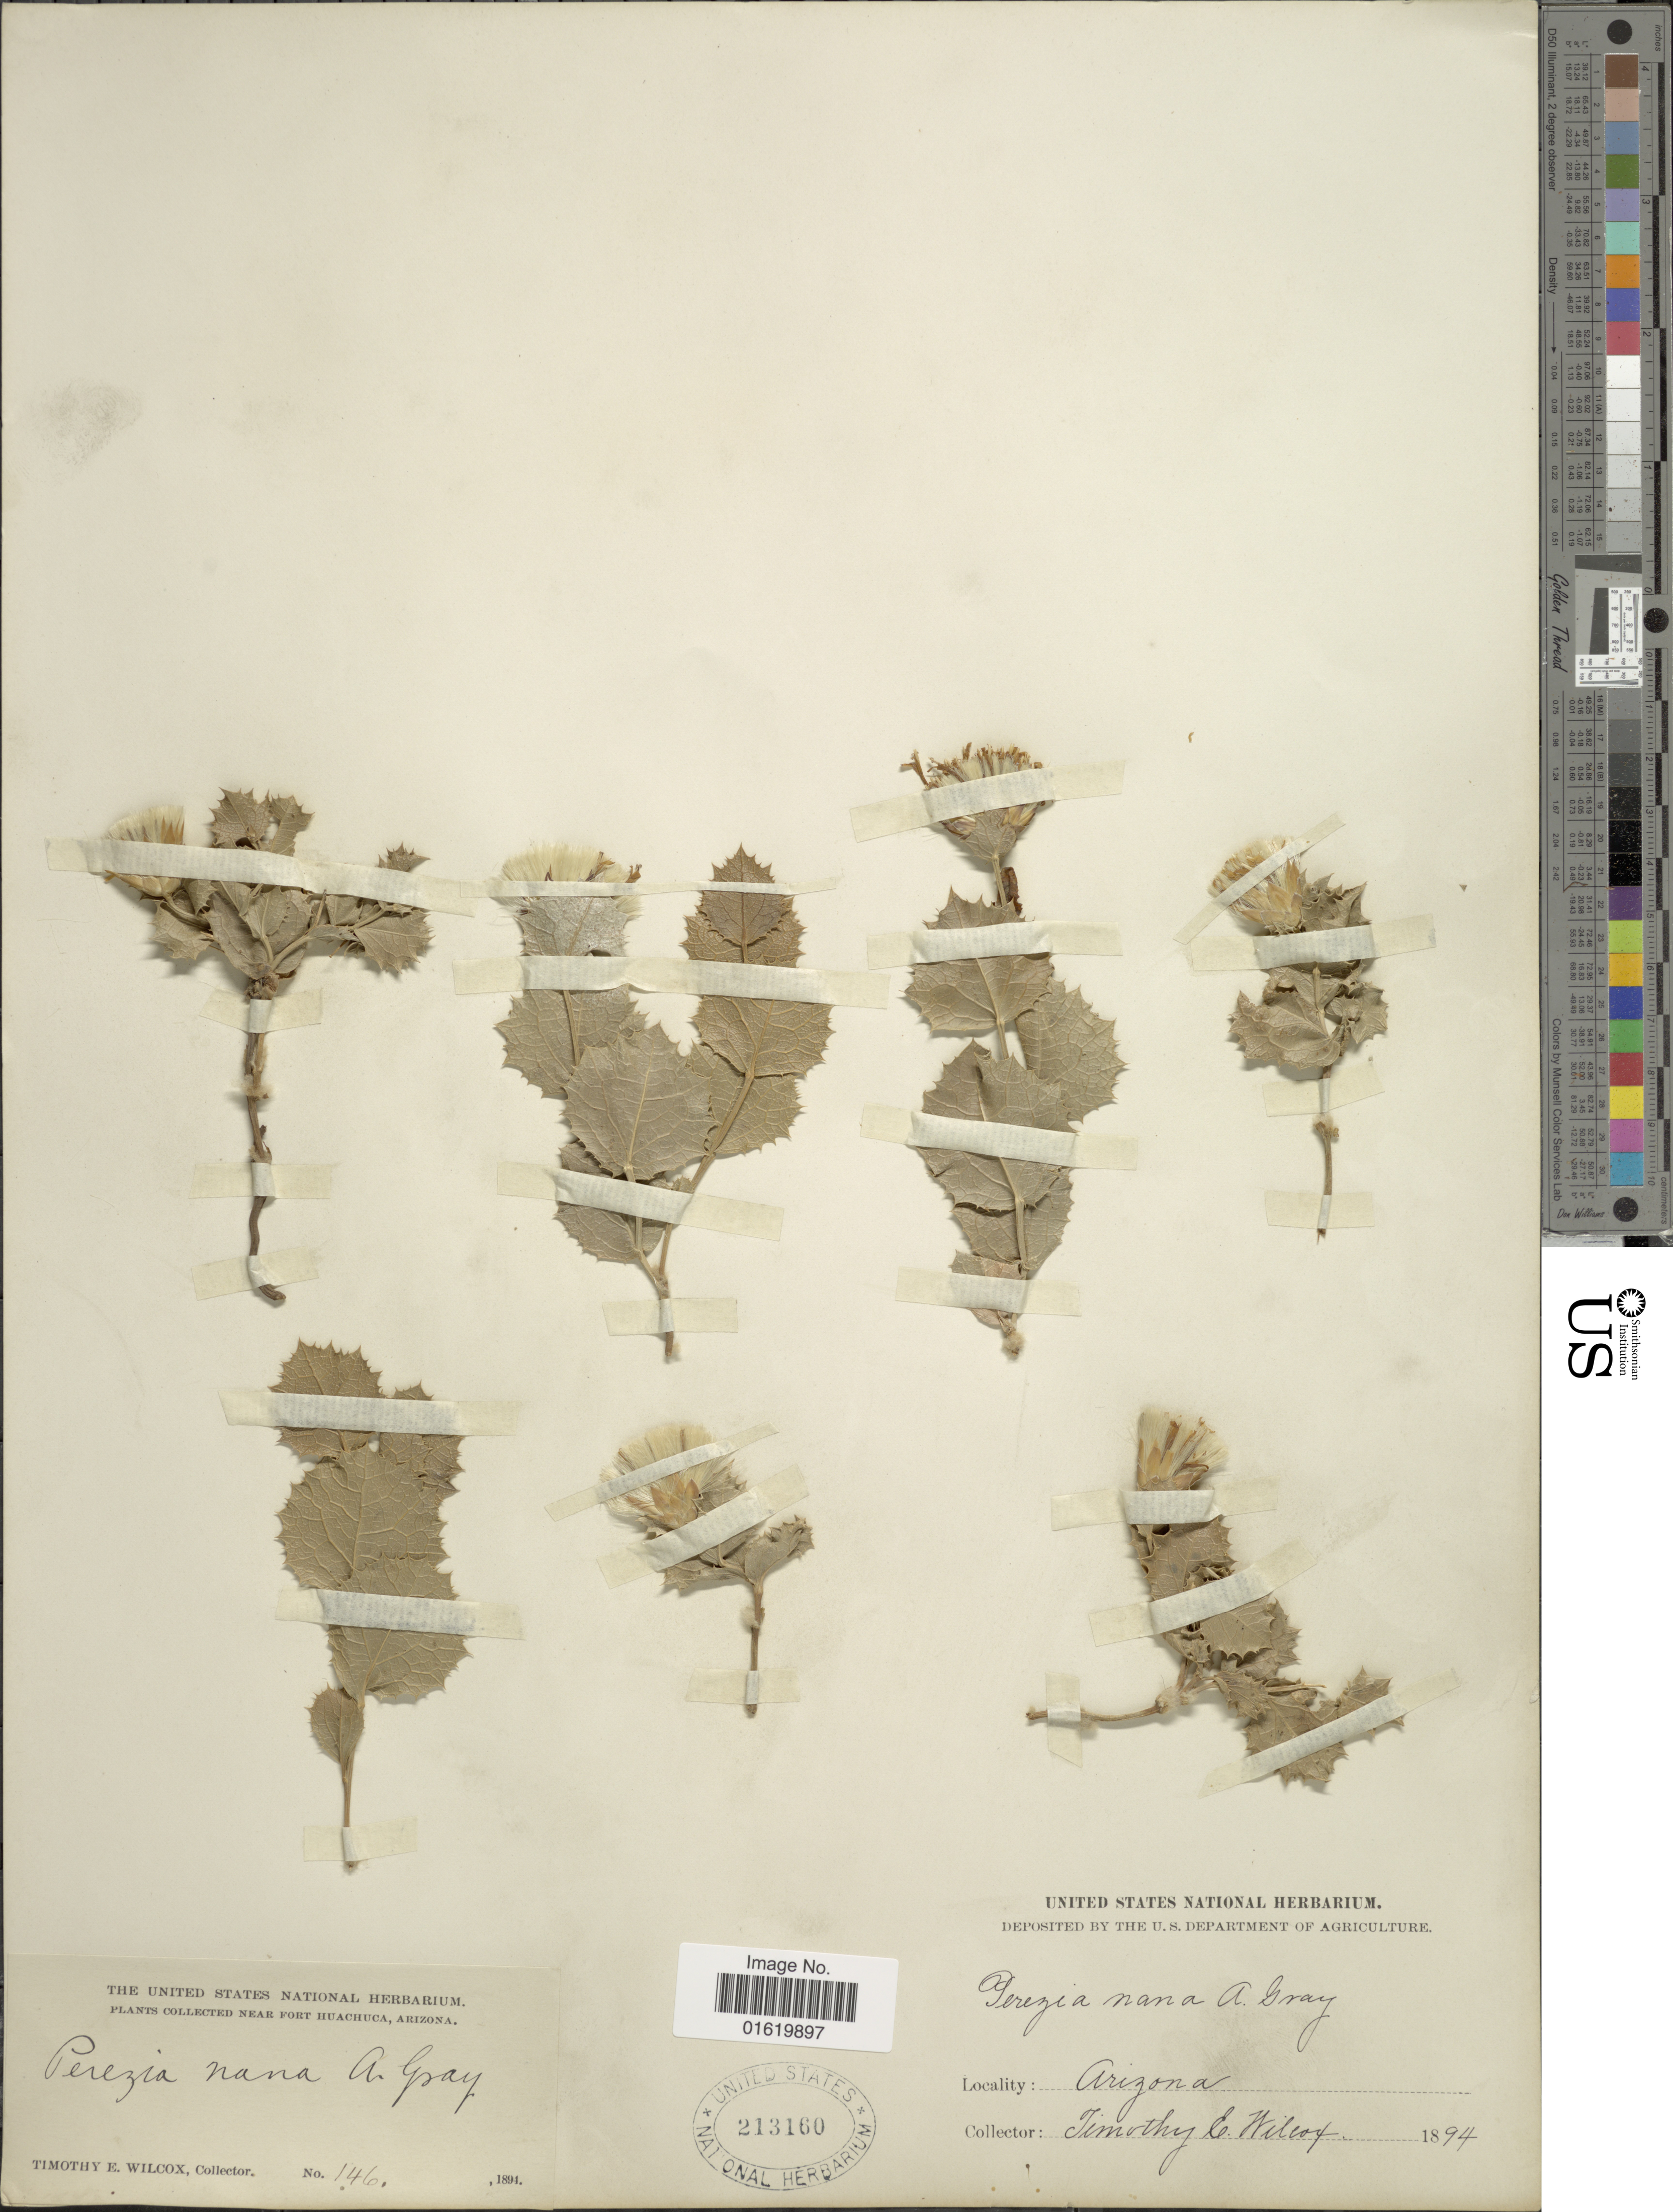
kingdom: Plantae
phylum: Tracheophyta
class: Magnoliopsida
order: Asterales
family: Asteraceae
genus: Acourtia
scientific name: Acourtia nana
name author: (A. Gray) Reveal & R.M. King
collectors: T. E. Wilcox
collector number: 146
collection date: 1894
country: United States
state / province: Arizona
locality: Near Fort Huachuca.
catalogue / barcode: US 213160